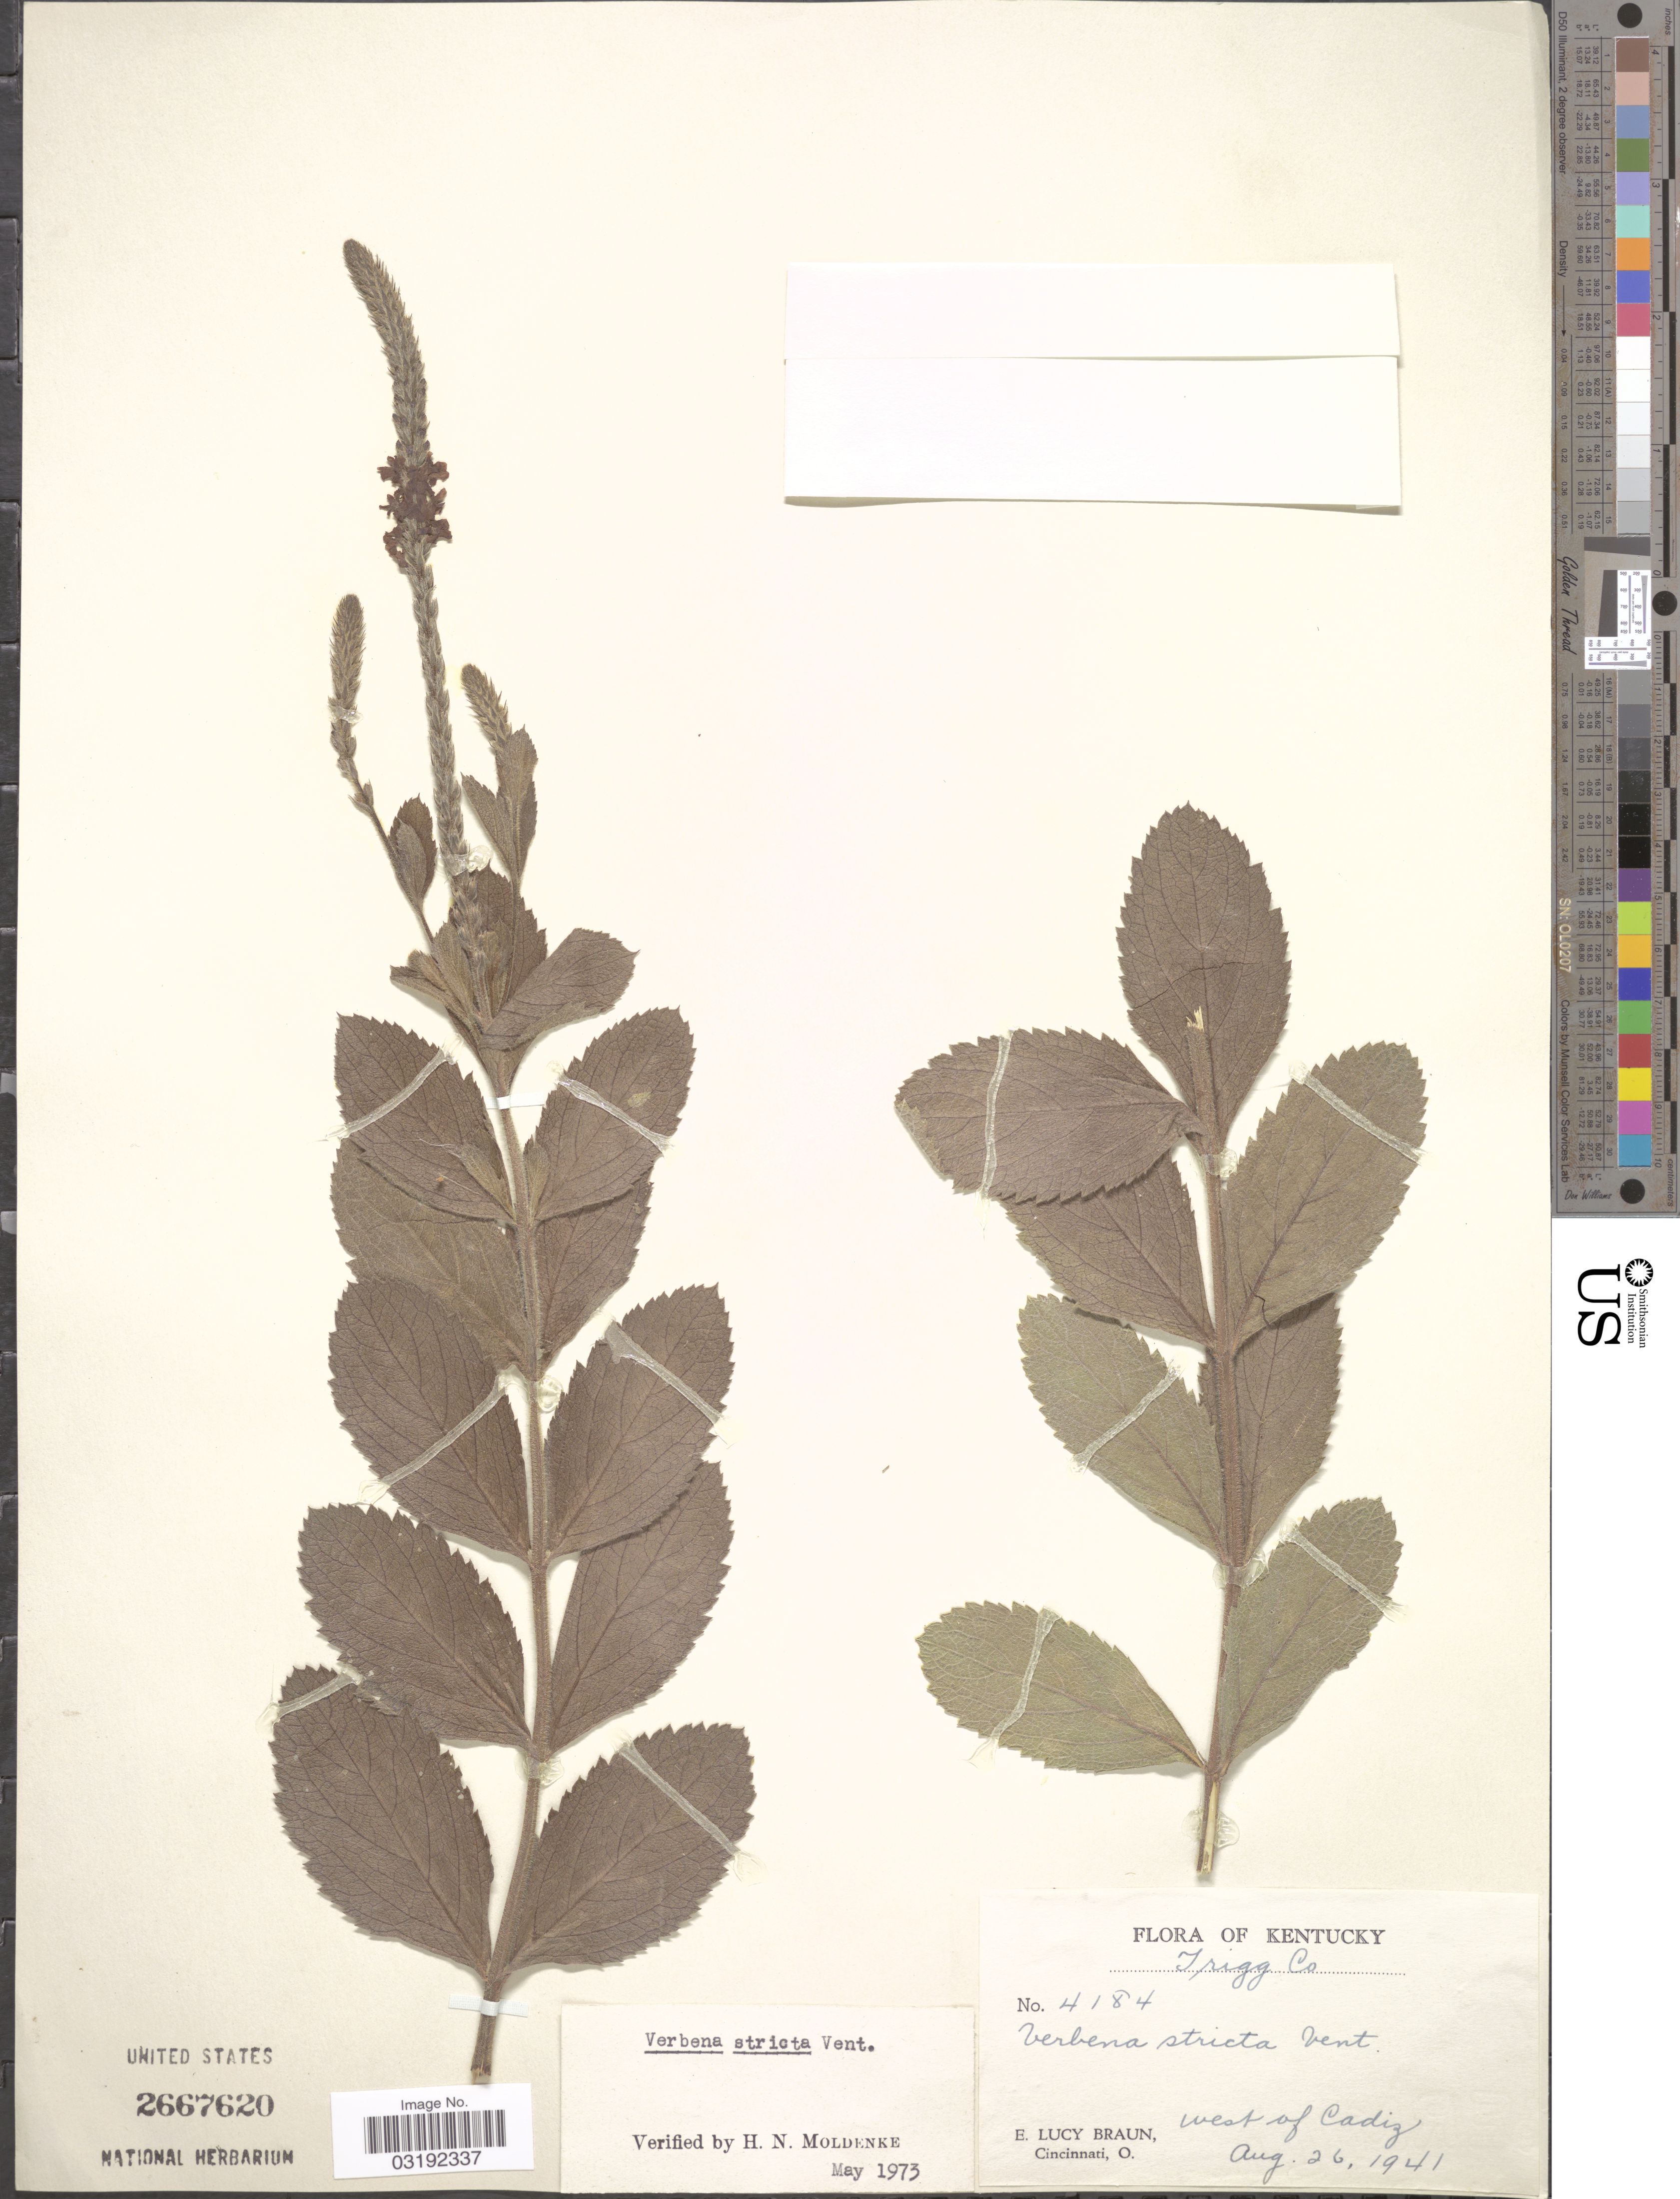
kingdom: Plantae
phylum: Tracheophyta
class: Magnoliopsida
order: Lamiales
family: Verbenaceae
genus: Verbena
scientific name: Verbena stricta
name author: Vent.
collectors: E. L. Braun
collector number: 4184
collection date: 1941-08-26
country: United States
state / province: Kentucky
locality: Trigg Co, west of Cadiz.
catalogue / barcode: US 2667620